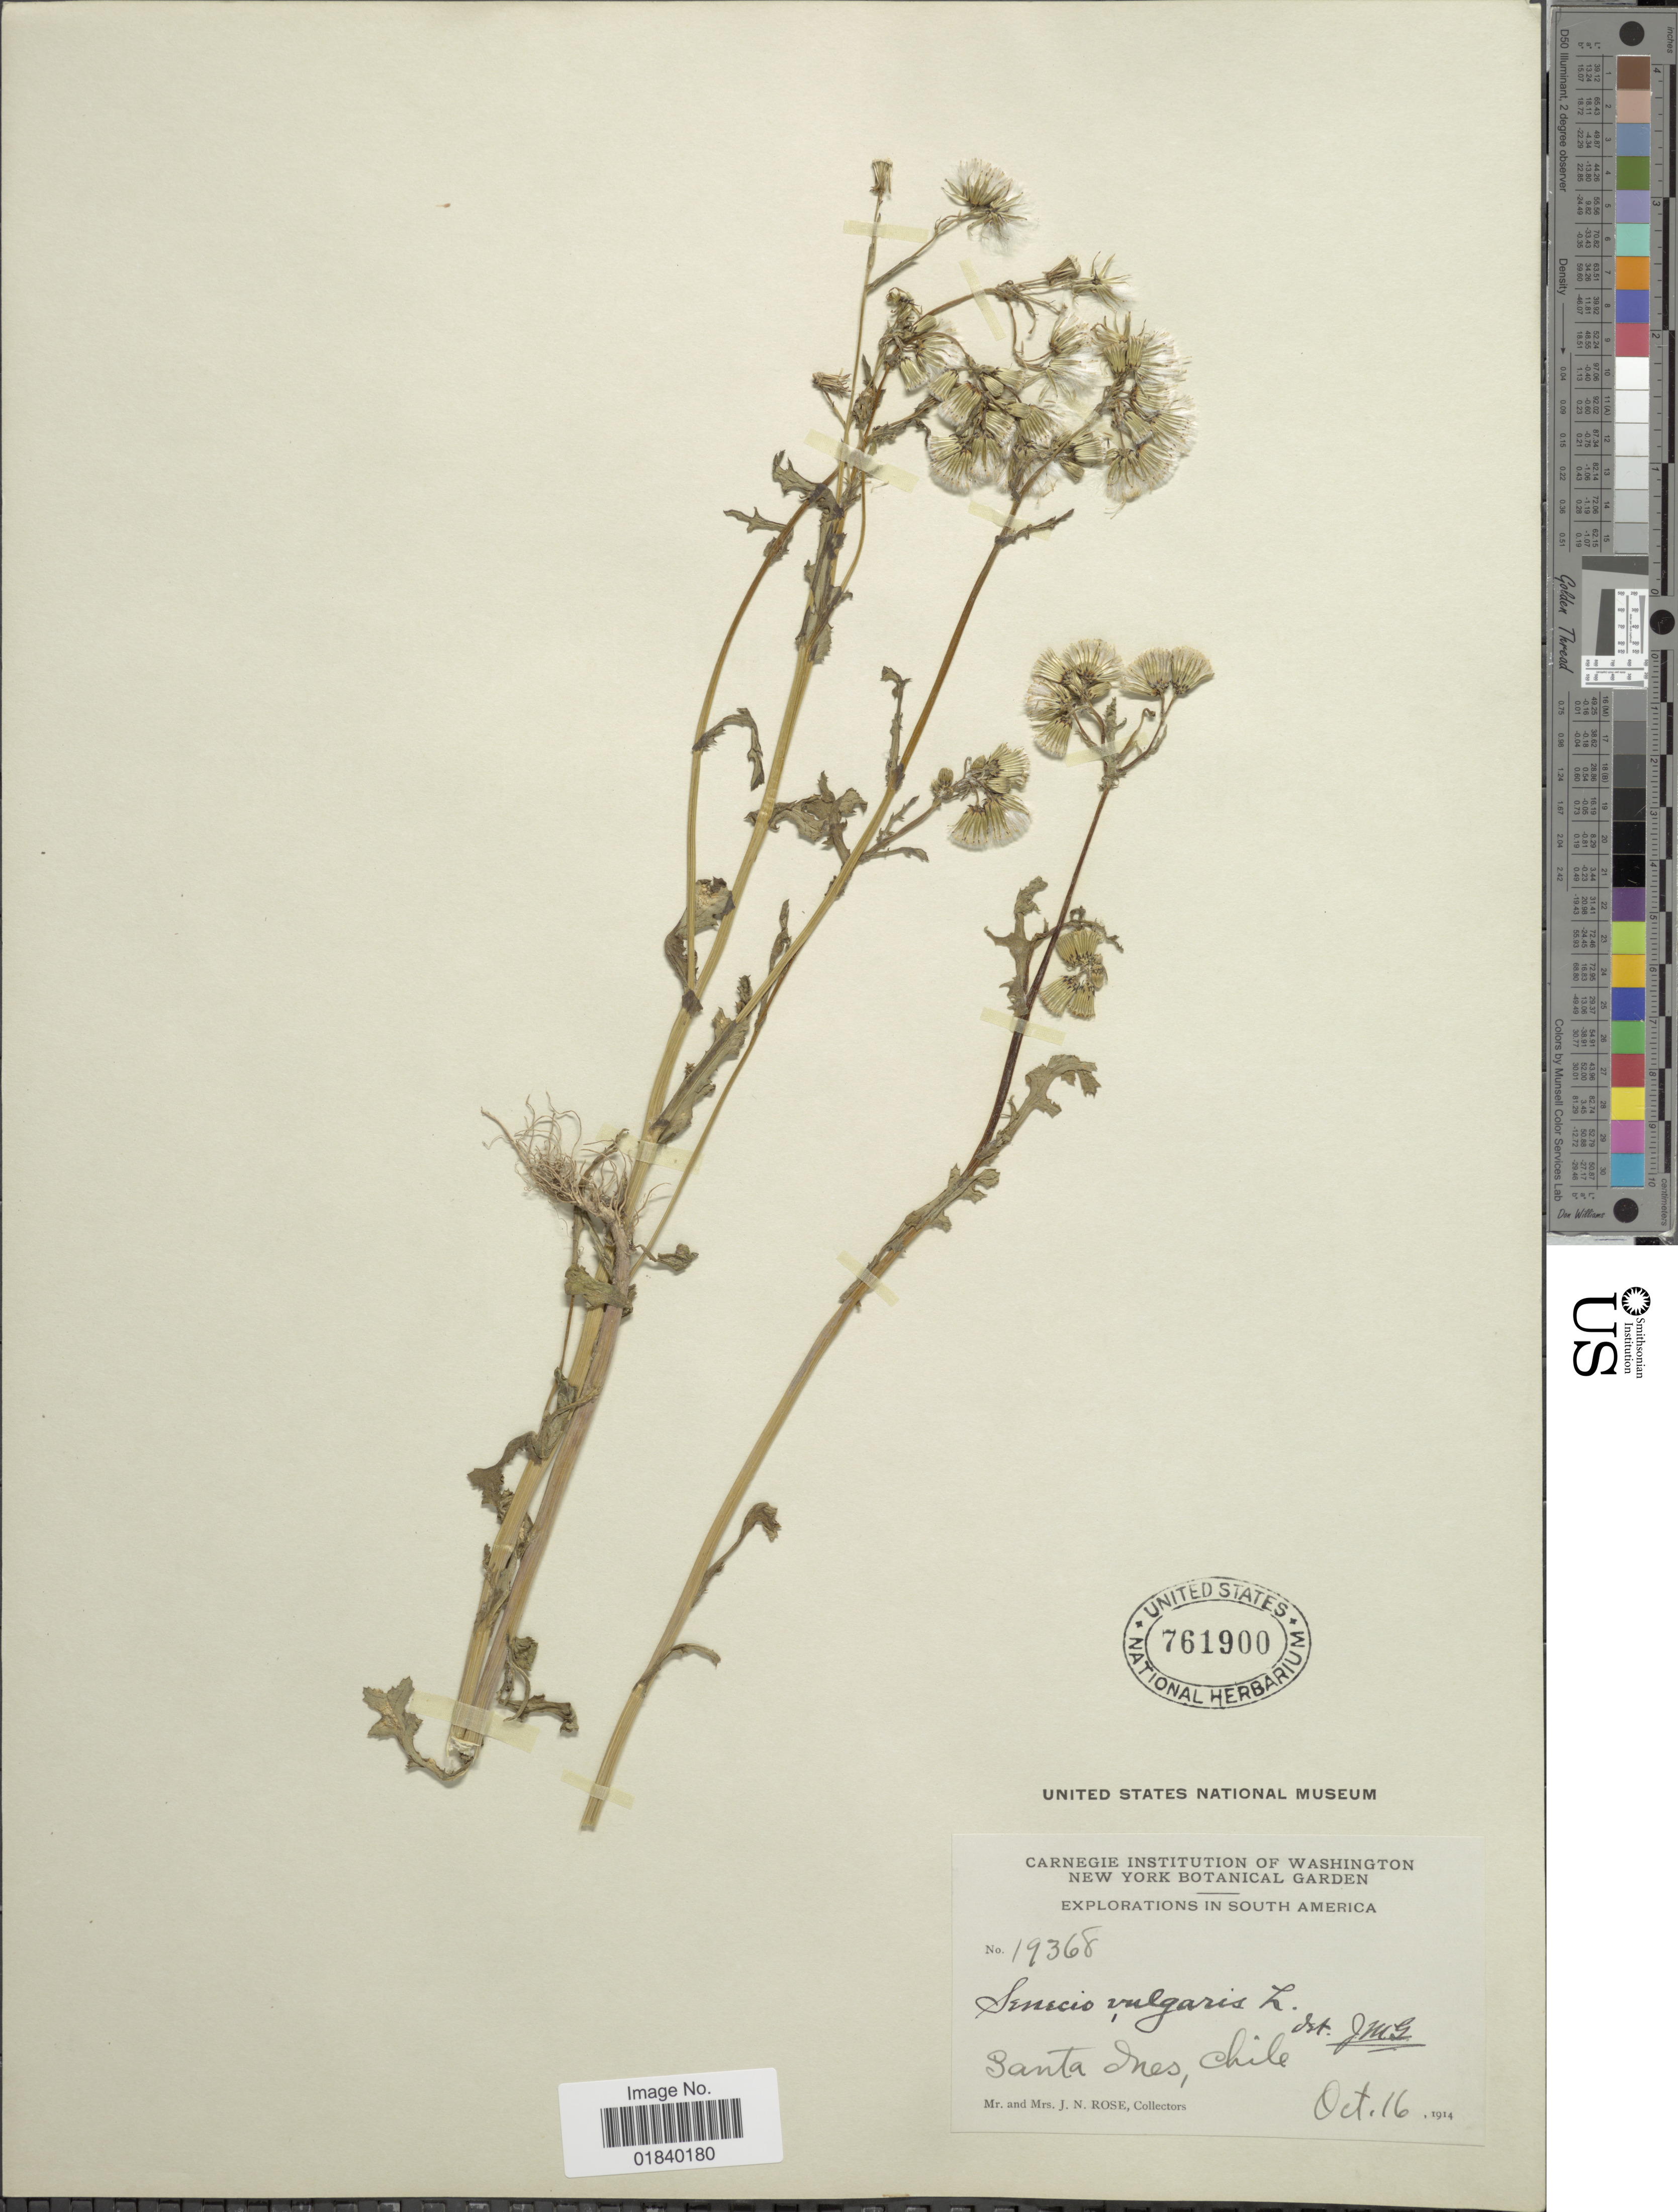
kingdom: Plantae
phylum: Tracheophyta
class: Magnoliopsida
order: Asterales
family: Asteraceae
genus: Senecio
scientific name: Senecio vulgaris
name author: L.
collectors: J. N. Rose & L. B. Rose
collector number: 19368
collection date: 1914-10-16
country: Chile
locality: Santa Ines. Chile.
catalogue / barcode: US 761900